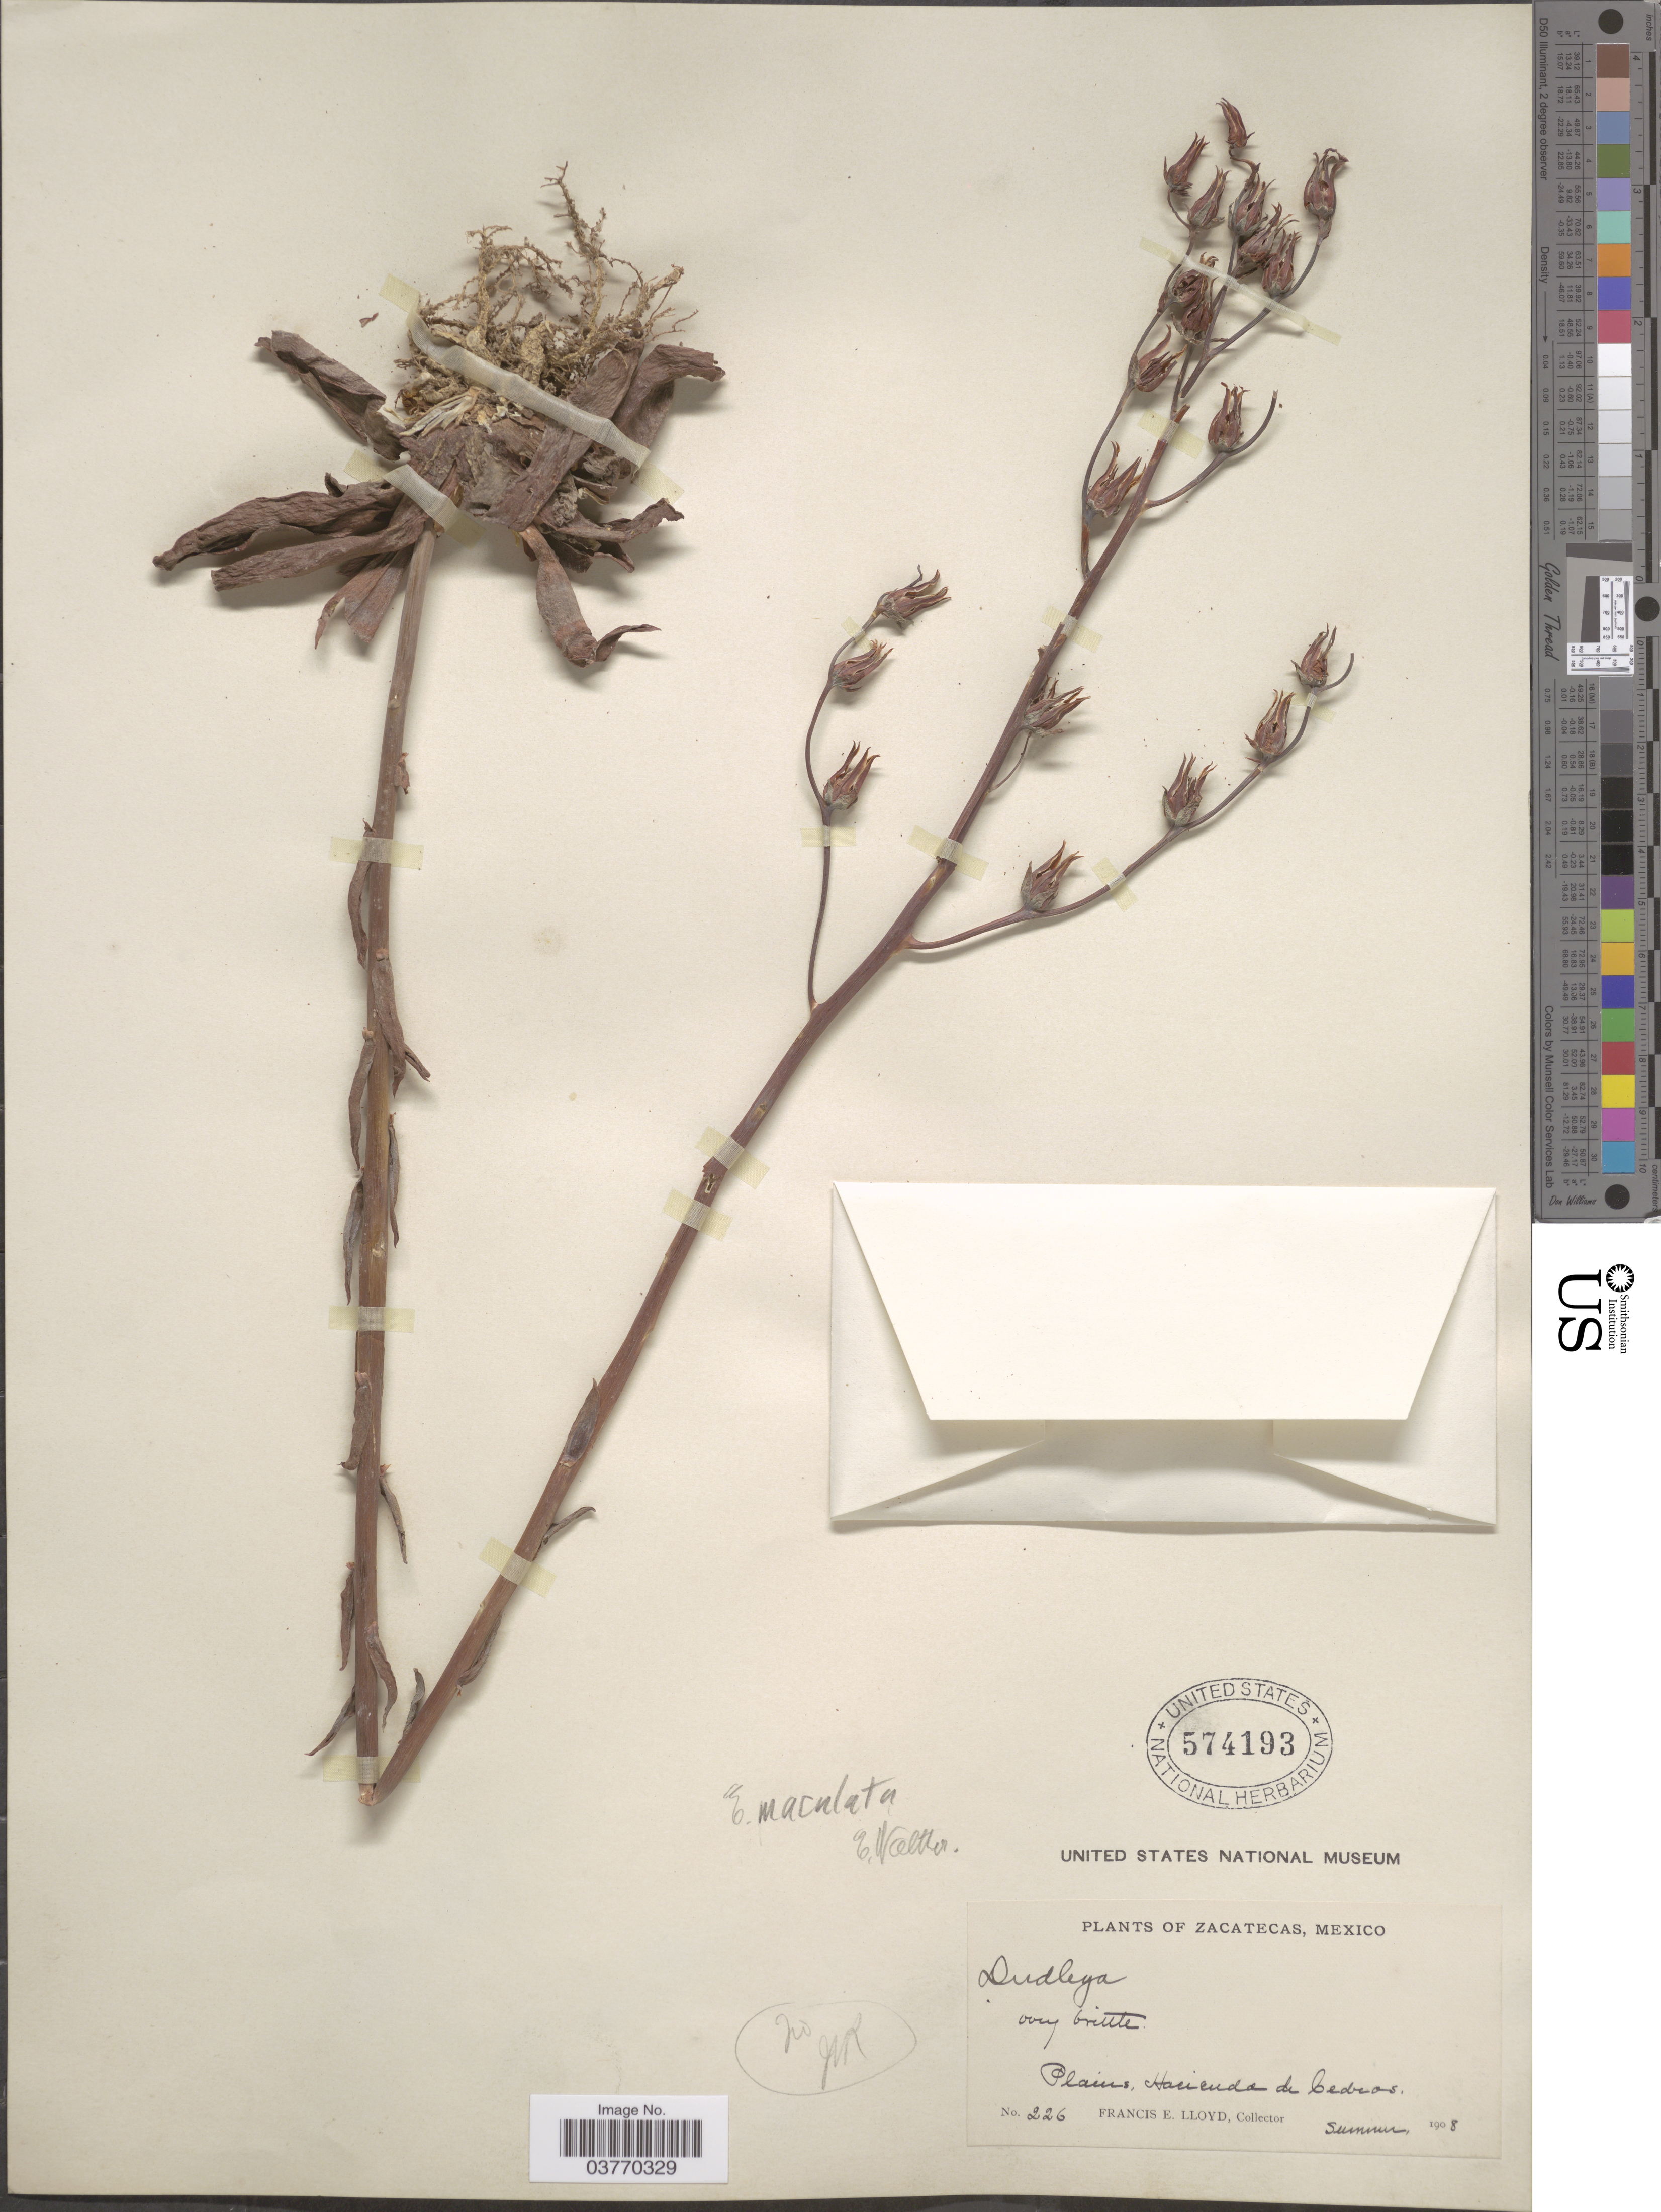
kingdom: Plantae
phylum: Tracheophyta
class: Magnoliopsida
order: Saxifragales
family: Crassulaceae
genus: Echeveria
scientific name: Echeveria maculata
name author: Rose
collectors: Lloyd, C. E.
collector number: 226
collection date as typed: Summer, 1908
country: Mexico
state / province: Zacatecas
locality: Plains, Hacienda de Cedros.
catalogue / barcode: US 574193